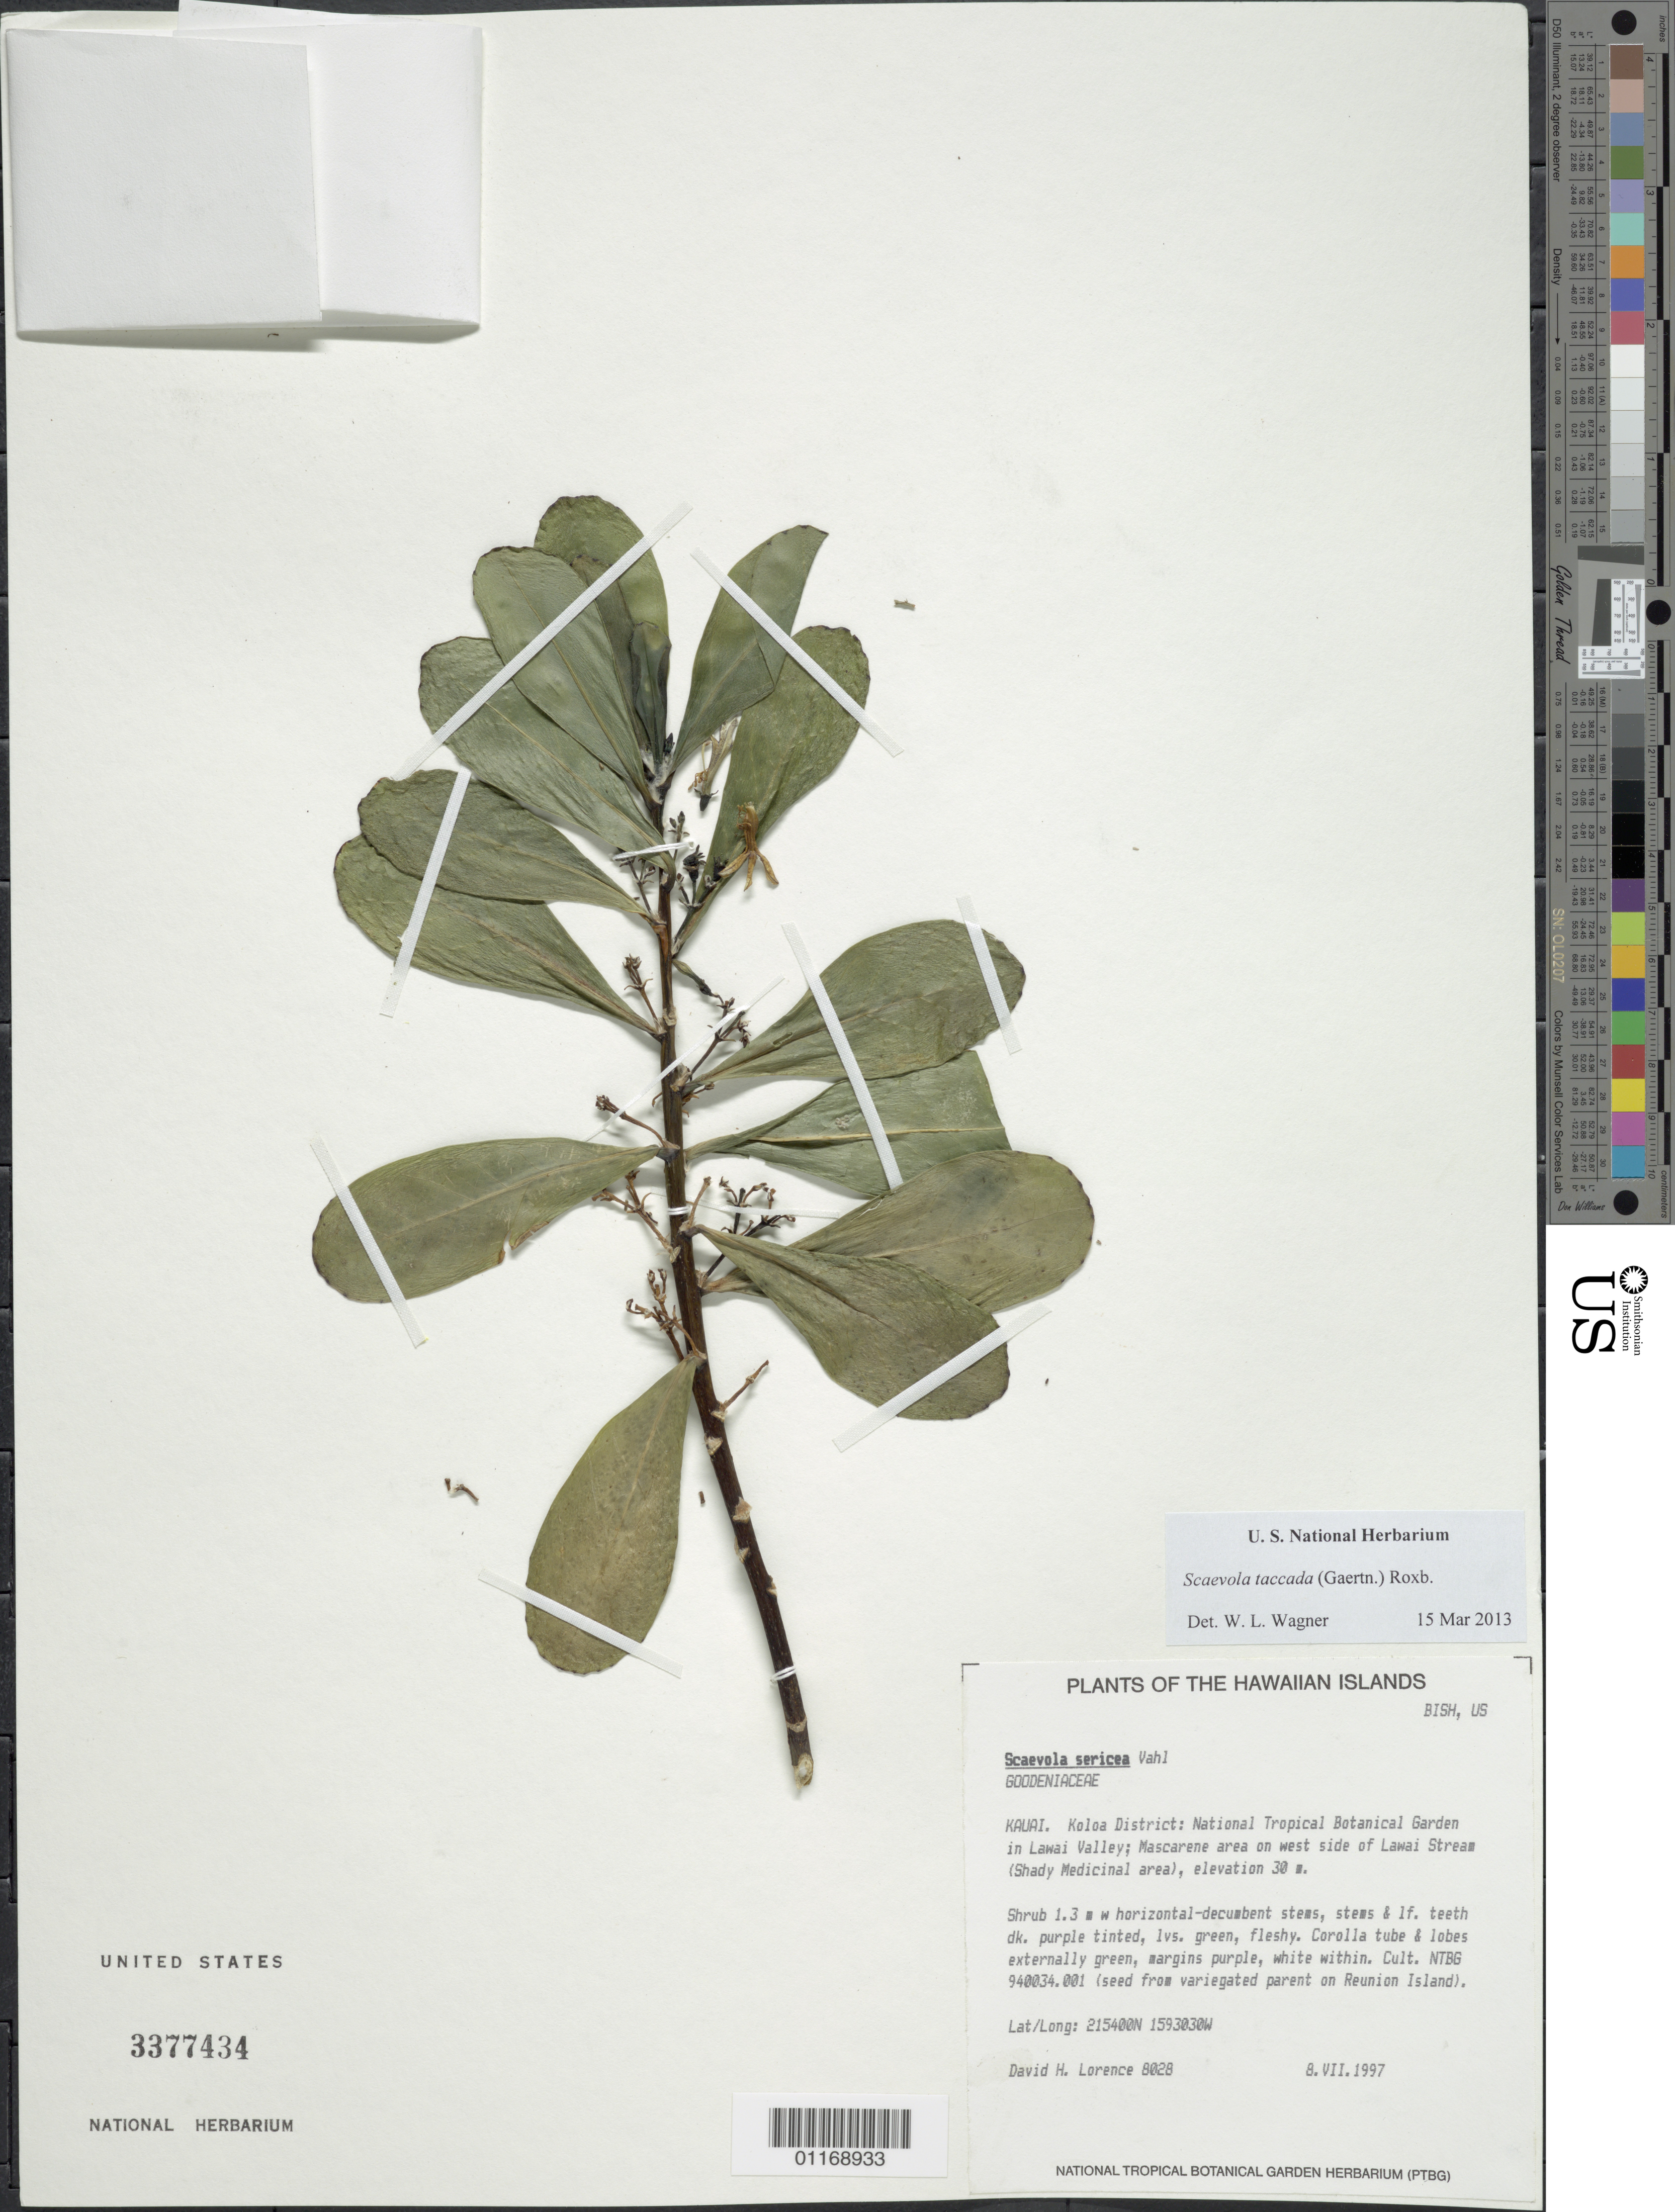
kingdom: Plantae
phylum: Tracheophyta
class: Magnoliopsida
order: Asterales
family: Goodeniaceae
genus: Scaevola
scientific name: Scaevola taccada var. taccada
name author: (Gaertn.) Roxb.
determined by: Wagner, W. L., (BOT), Smithsonian Institution - National Museum of Natural History (UNITED STATES)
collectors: D. Lorence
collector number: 8028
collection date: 1997-07-08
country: United States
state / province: Hawaii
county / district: Kauai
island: Kaua'i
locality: National Tropical Botanical Garden in Lawai Valley; Mascarene area on west side of Lawai Stream (Shady Medicinal area).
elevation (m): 30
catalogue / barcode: US 3377434